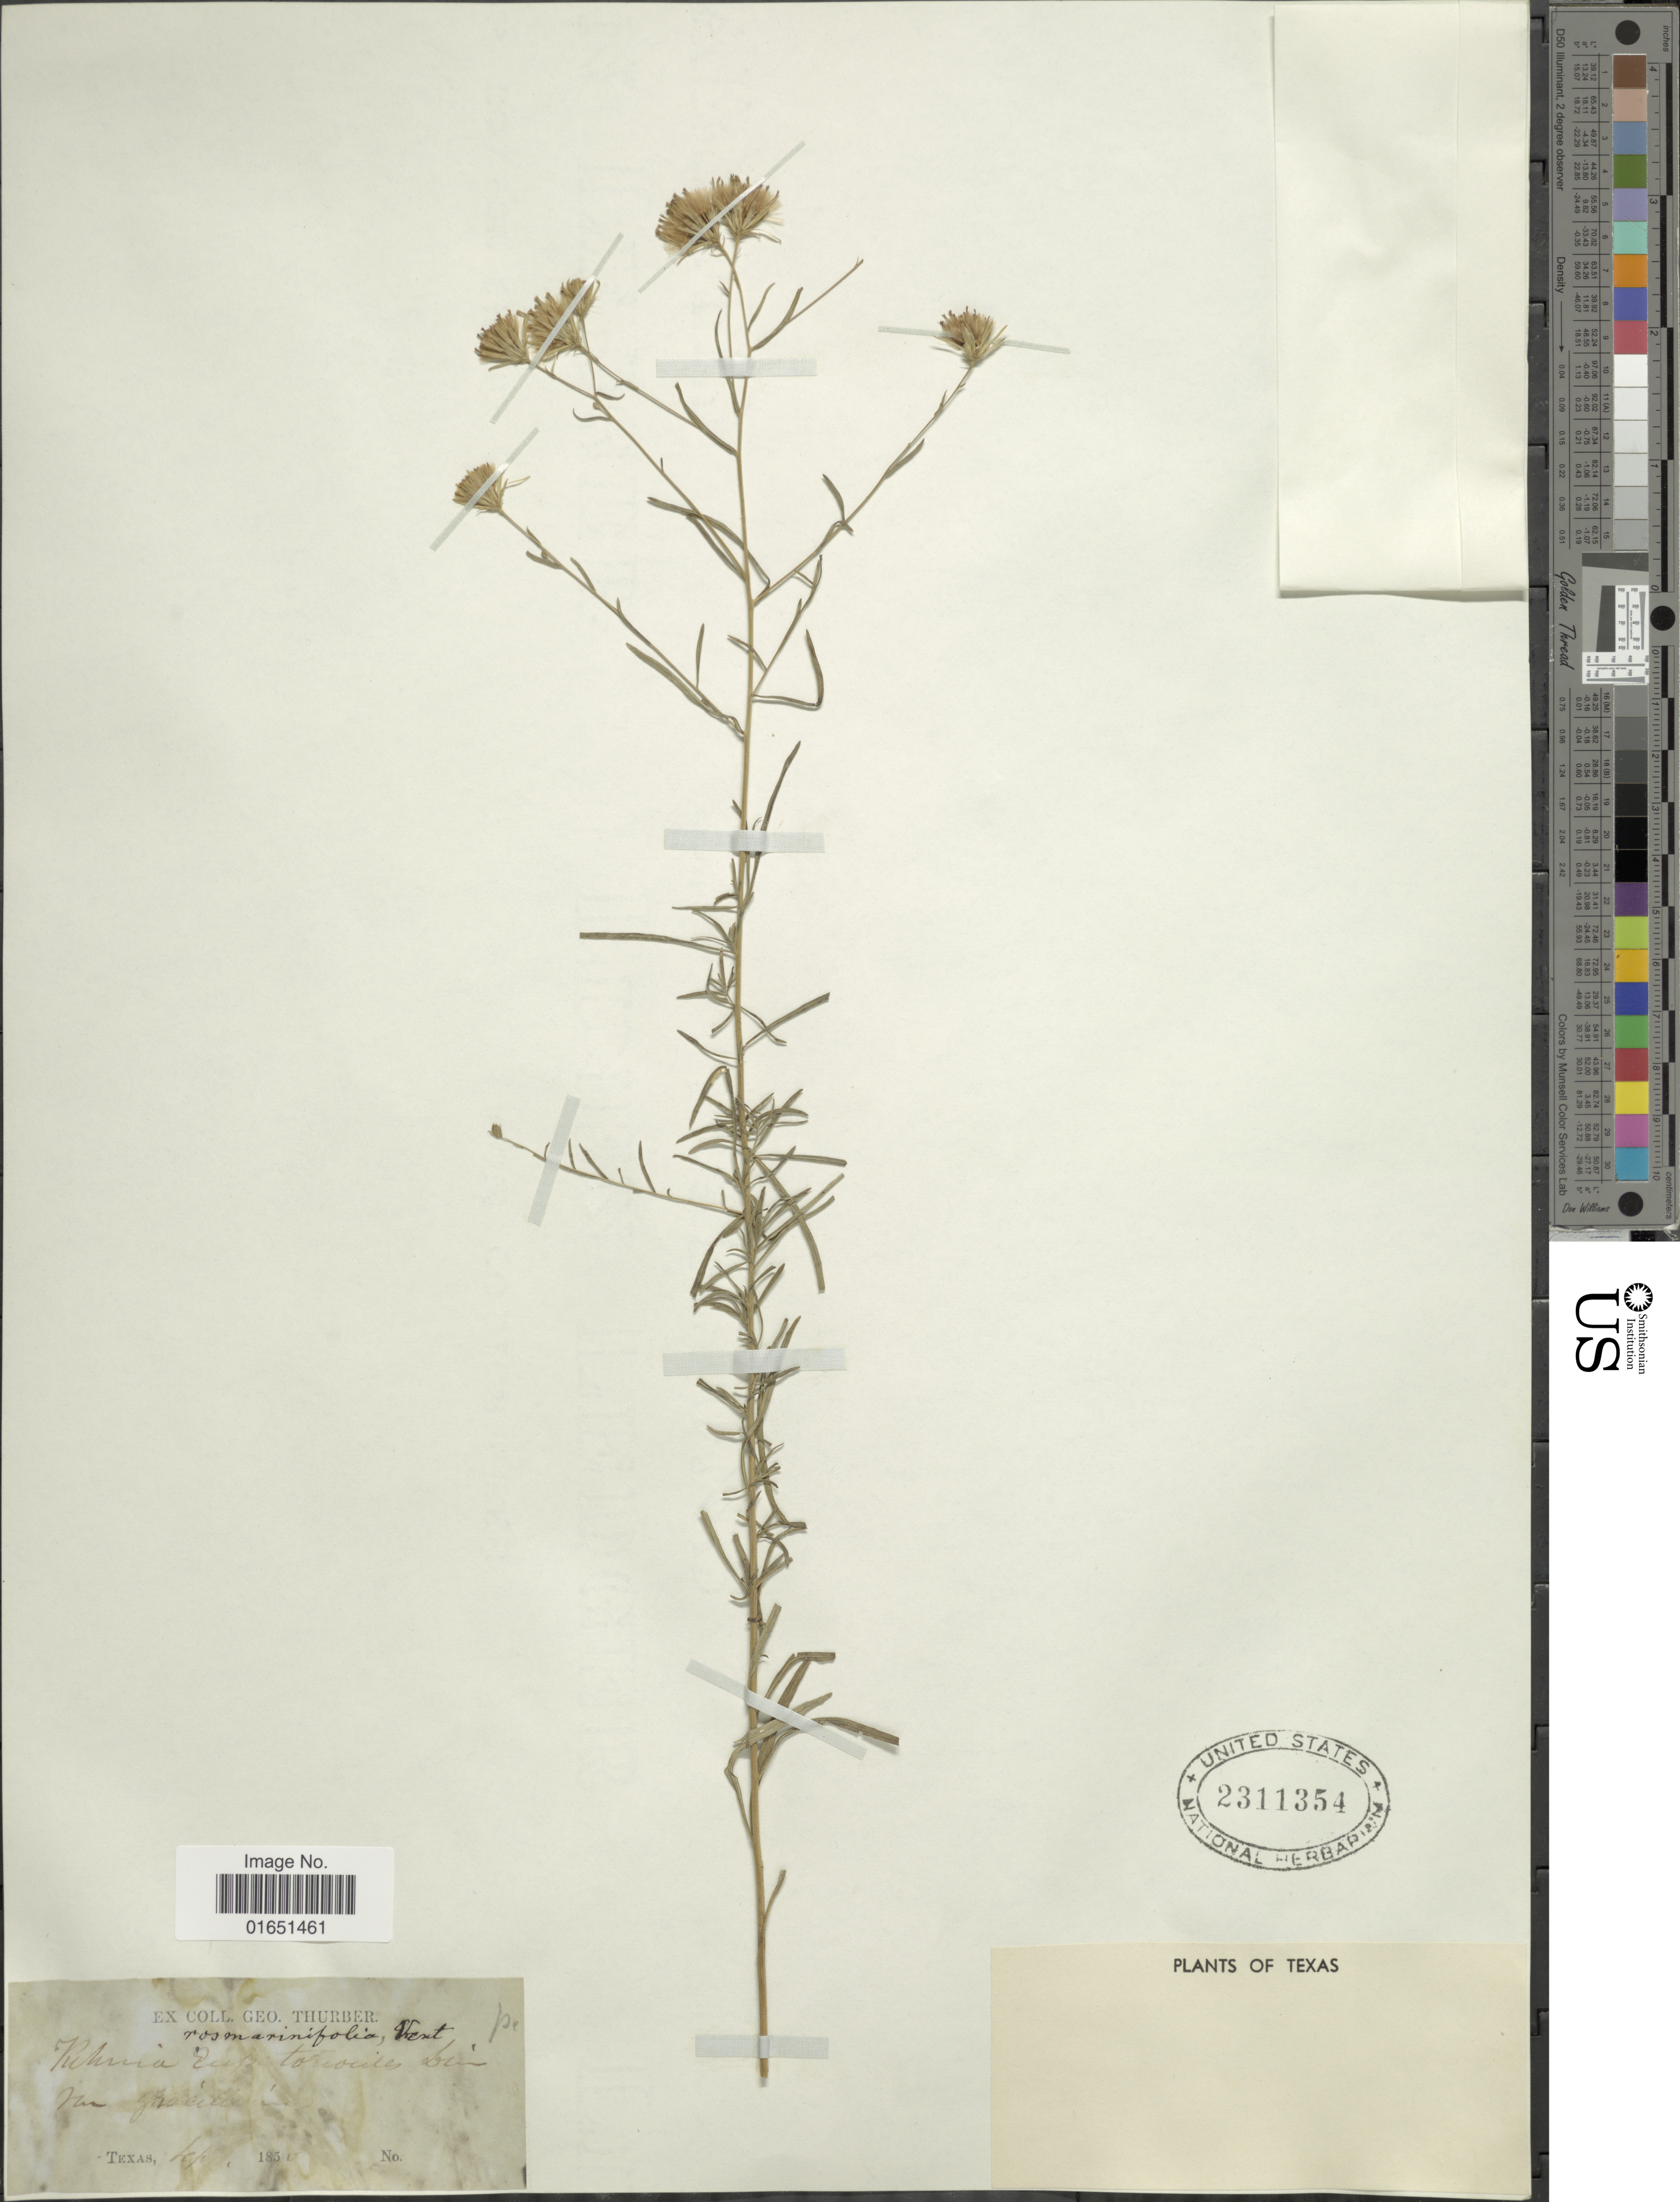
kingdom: Plantae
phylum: Tracheophyta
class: Magnoliopsida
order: Asterales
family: Asteraceae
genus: Brickellia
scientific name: Brickellia rosmarinifolia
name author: (Vent.) W.A. Weber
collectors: G. Thurber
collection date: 1850-09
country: United States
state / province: Texas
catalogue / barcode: US 2311354